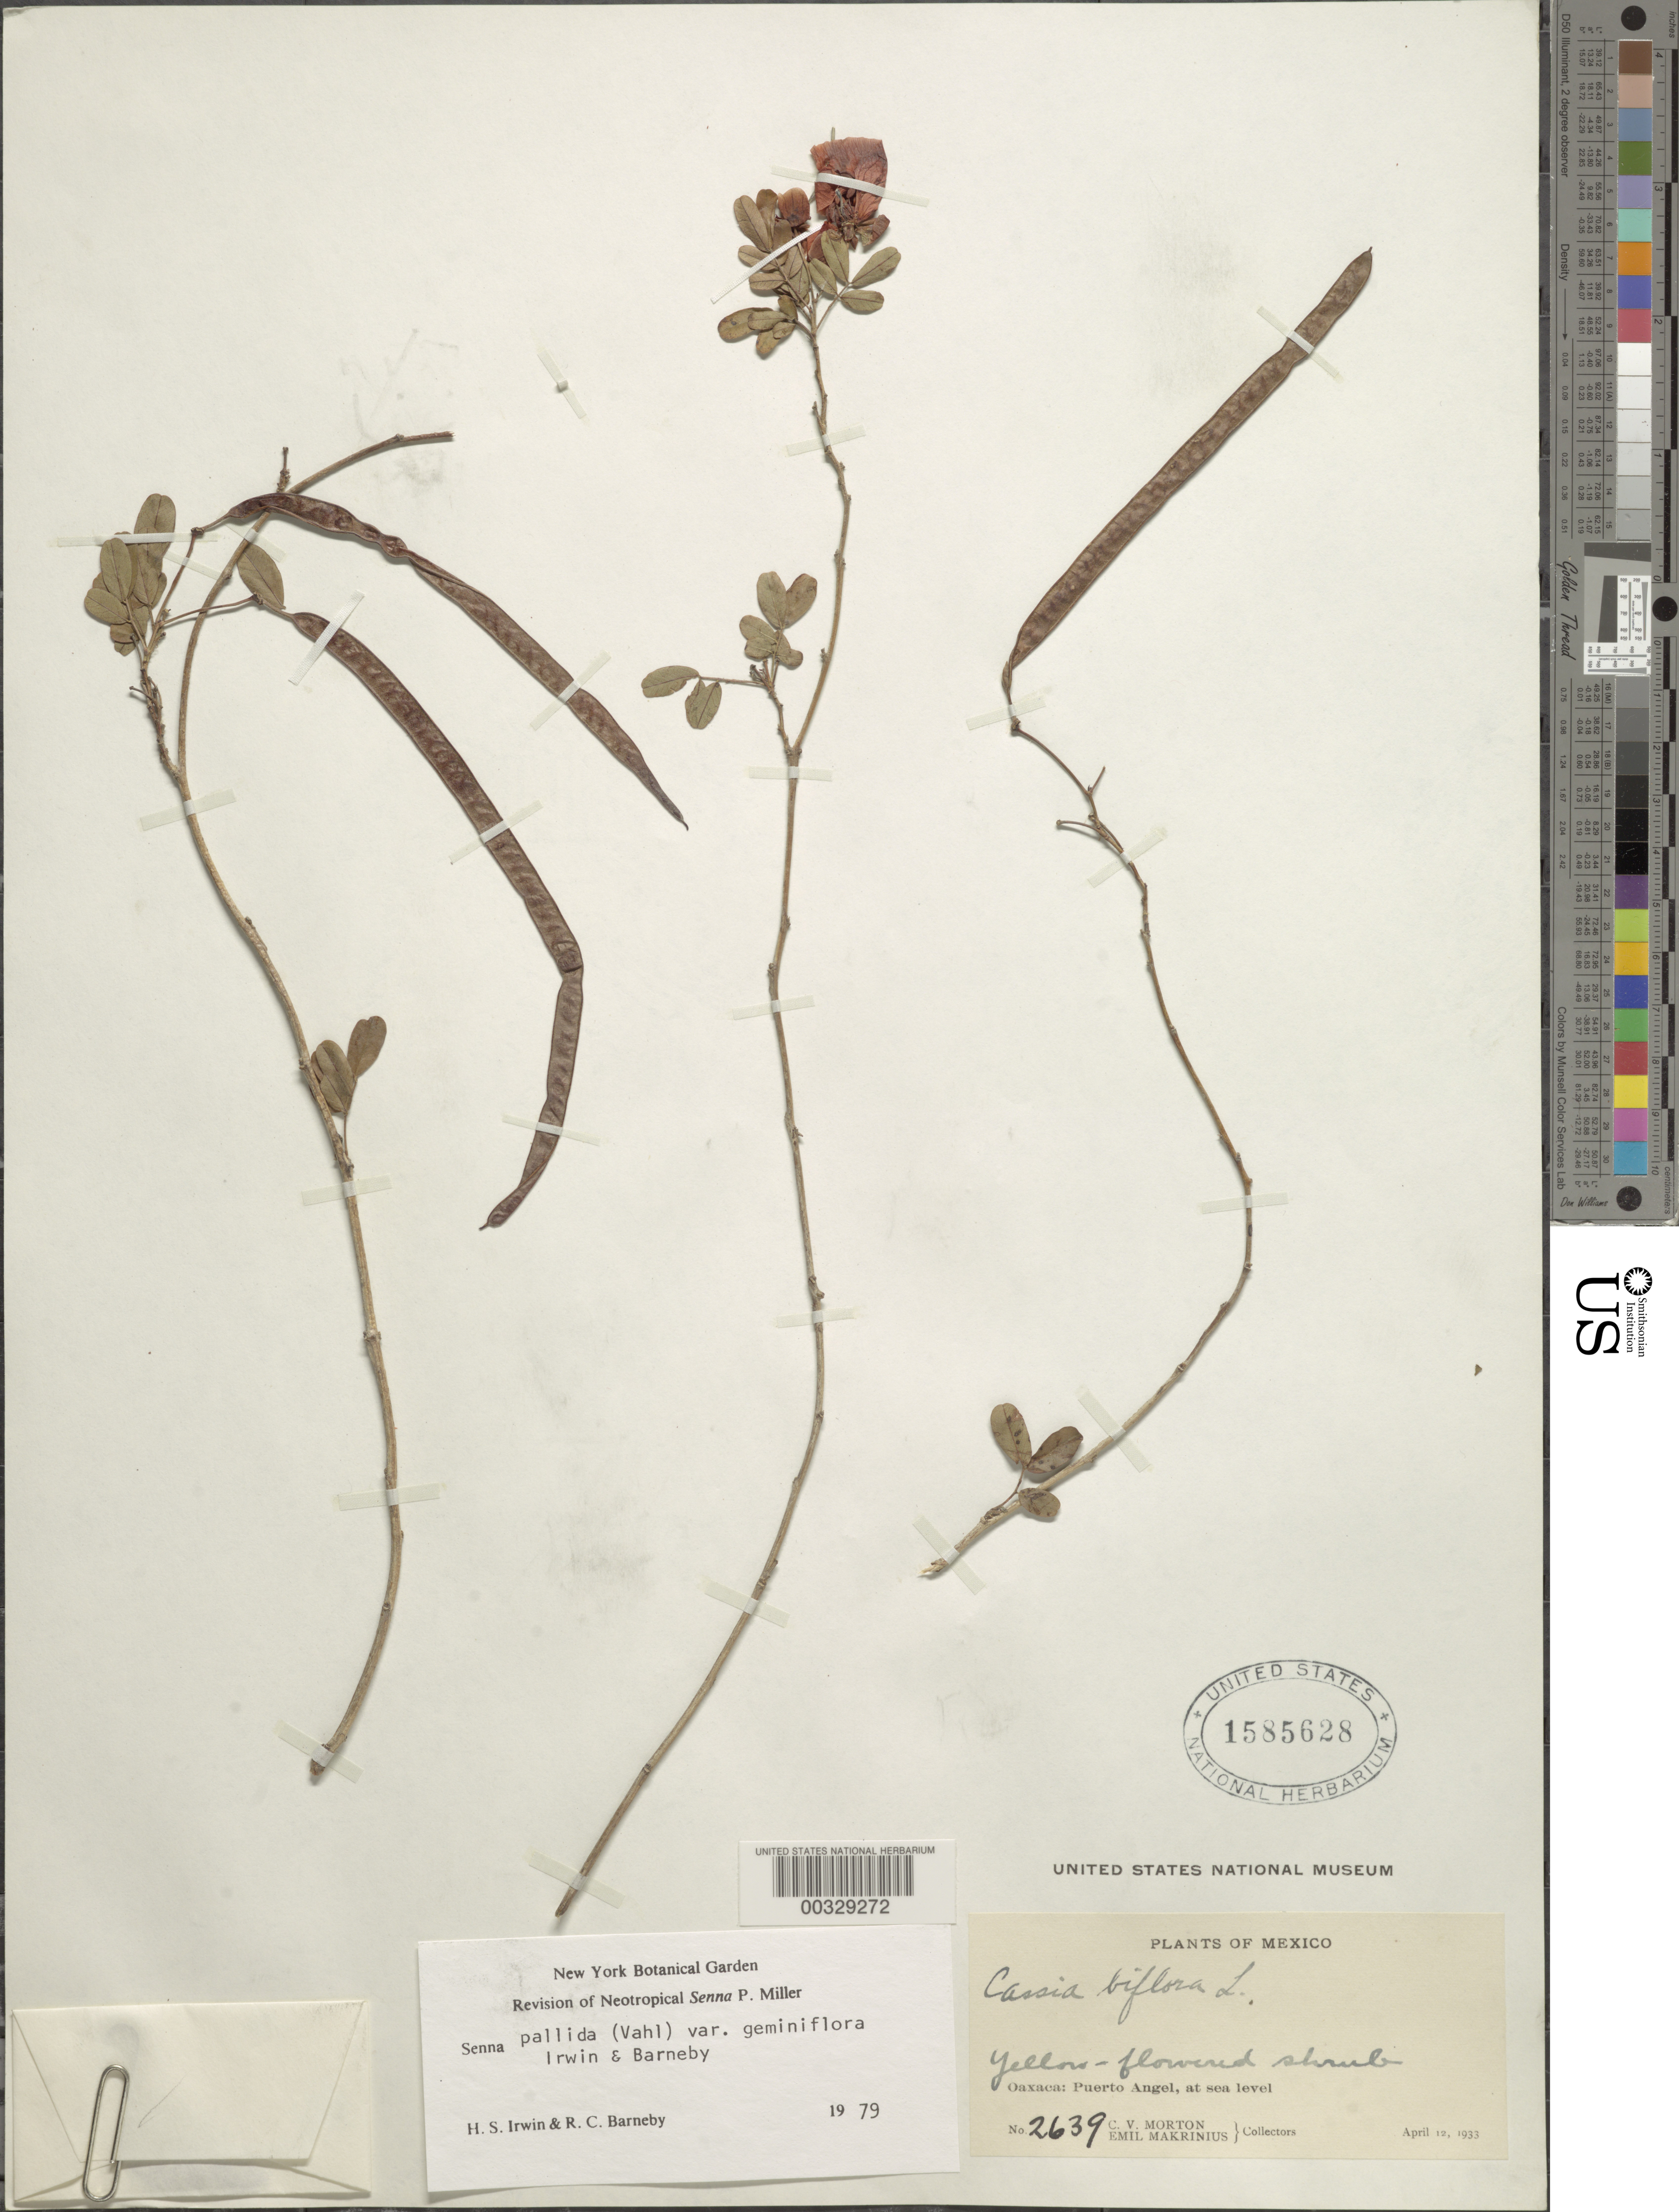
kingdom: Plantae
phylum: Tracheophyta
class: Magnoliopsida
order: Fabales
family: Fabaceae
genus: Senna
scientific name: Senna pallida var. geminiflora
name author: H.S. Irwin & Barneby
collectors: C. V. Morton & E. Makrinius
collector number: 2639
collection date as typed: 12 Apr 1933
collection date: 1933-04-12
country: Mexico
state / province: Oaxaca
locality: Puerto angel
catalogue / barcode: US 1585628